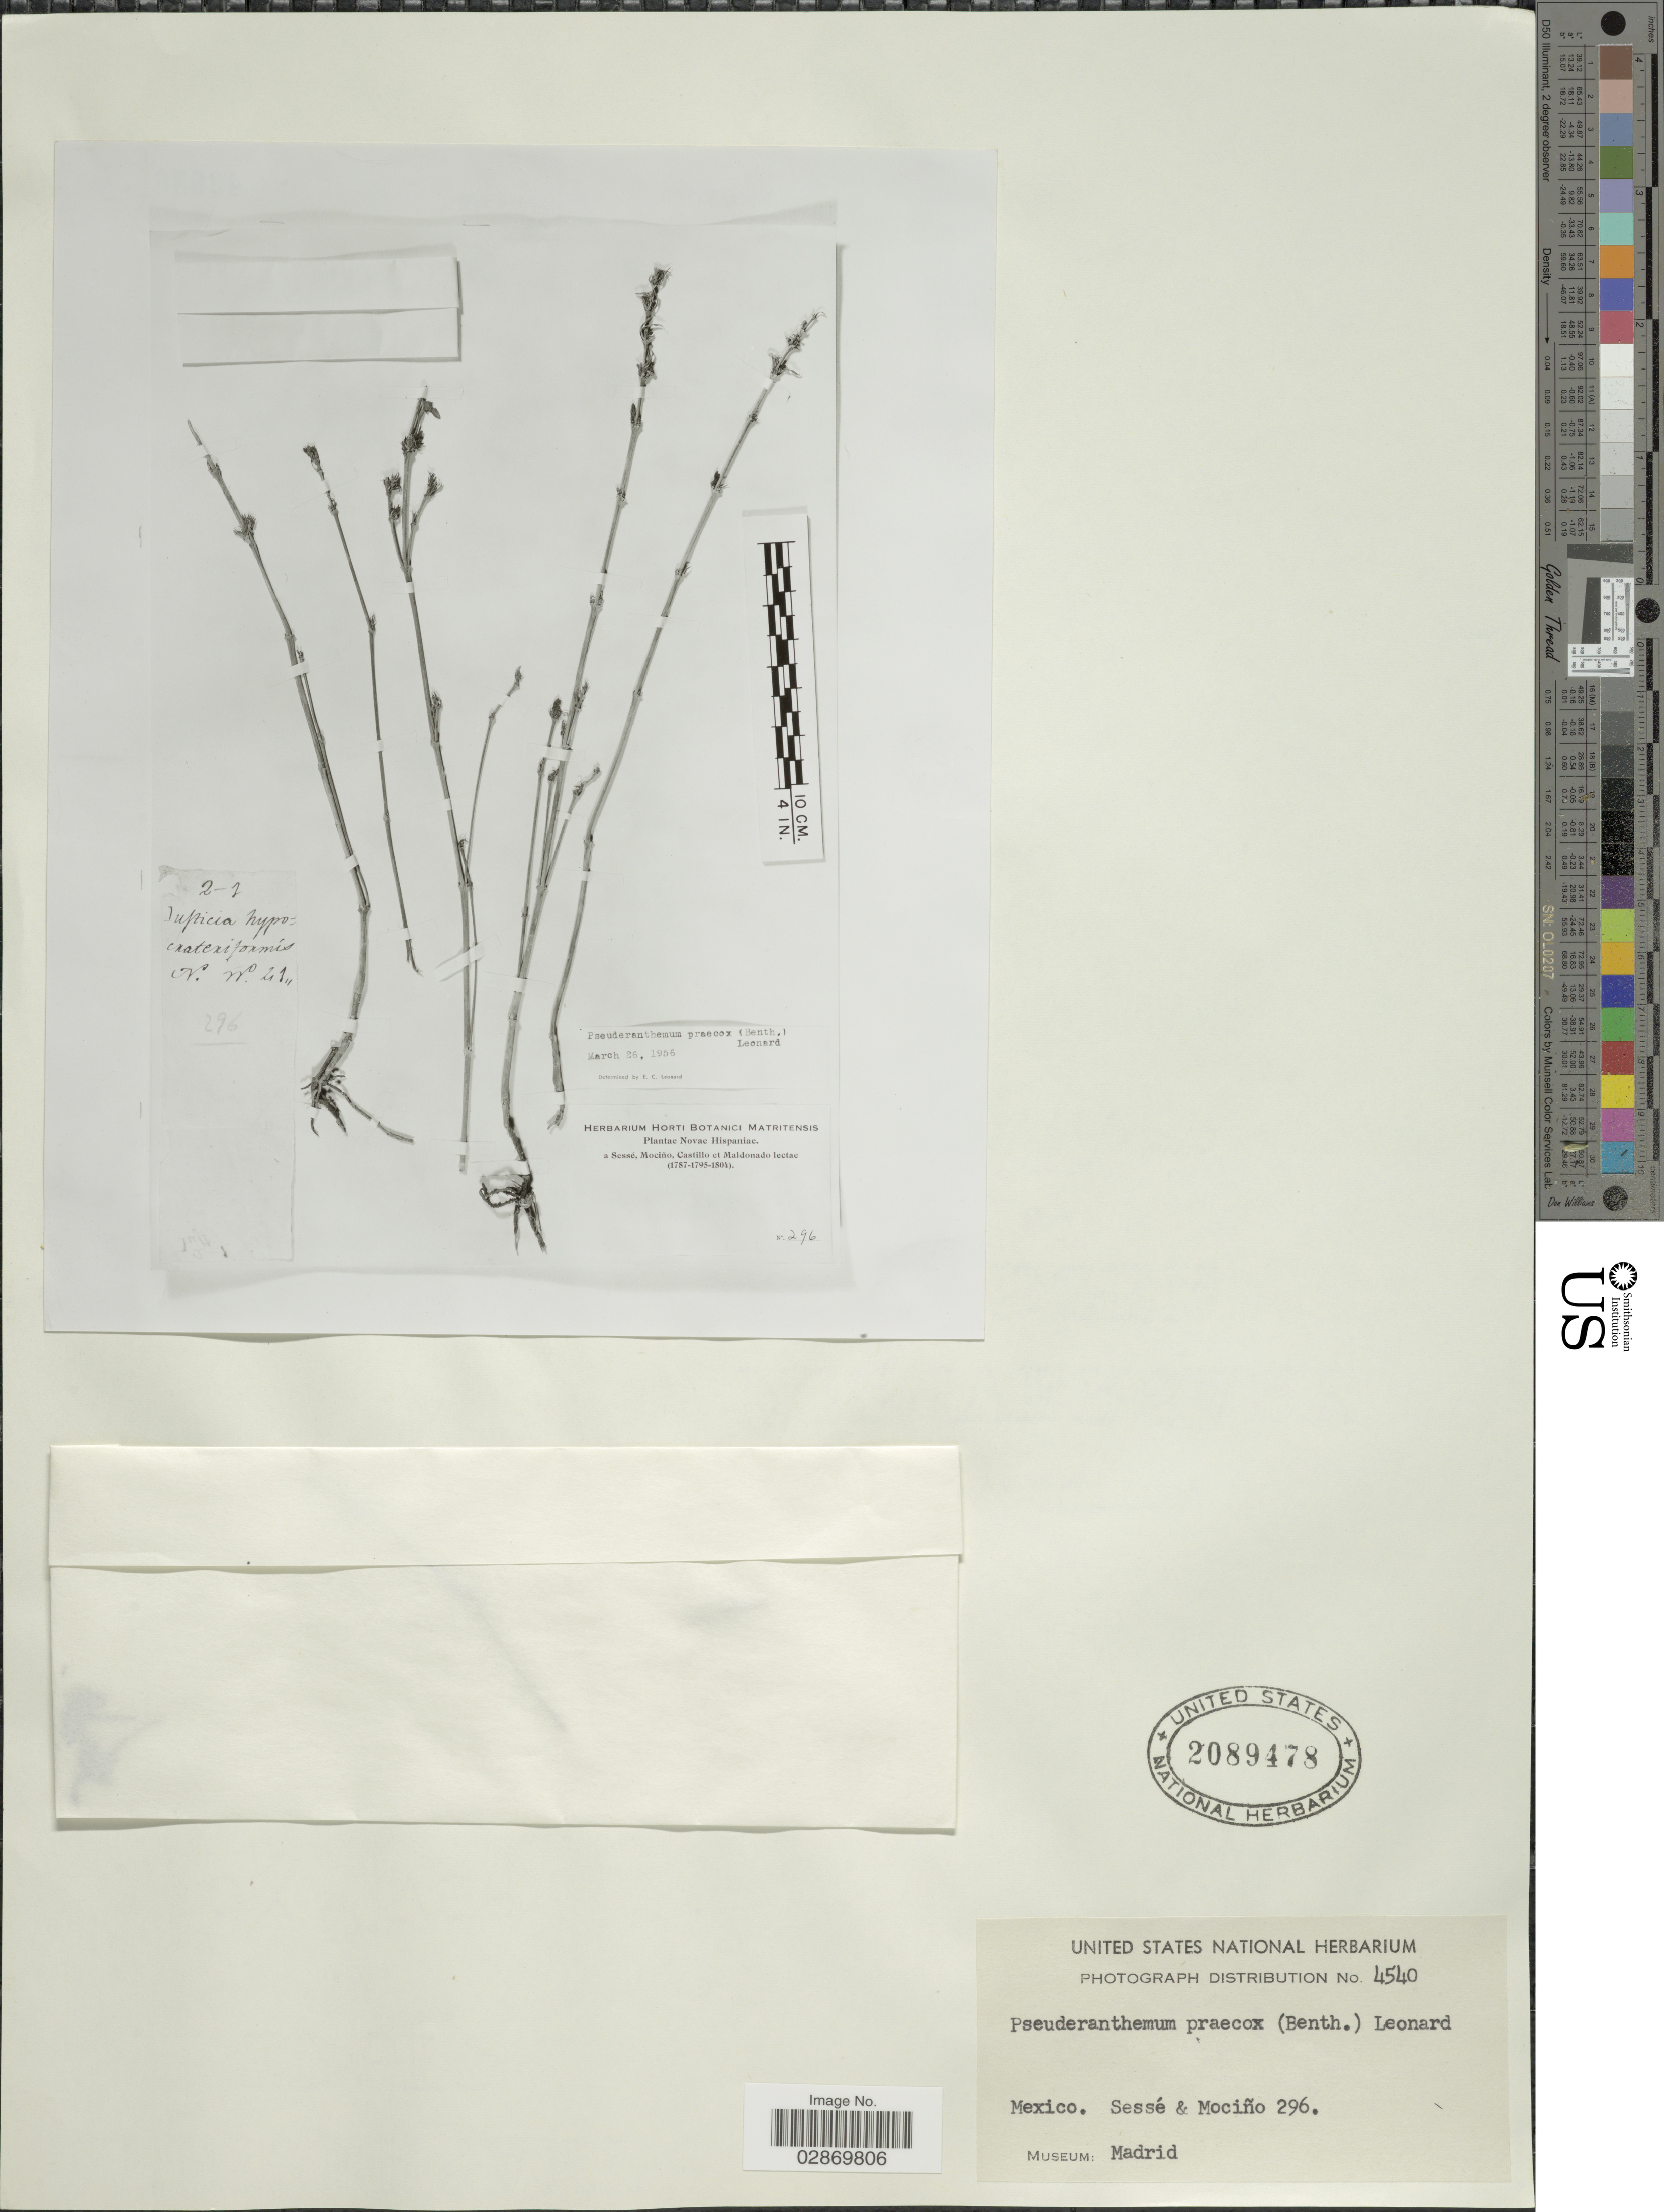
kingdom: Plantae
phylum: Tracheophyta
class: Magnoliopsida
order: Lamiales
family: Acanthaceae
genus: Pseuderanthemum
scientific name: Pseuderanthemum praecox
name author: (Benth.) Leonard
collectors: Sessé, --, Mociño, Castillo, -- & Maldonado, --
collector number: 296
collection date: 1787/1804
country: Mexico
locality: Novae Hispaniae.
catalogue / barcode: US 2089478